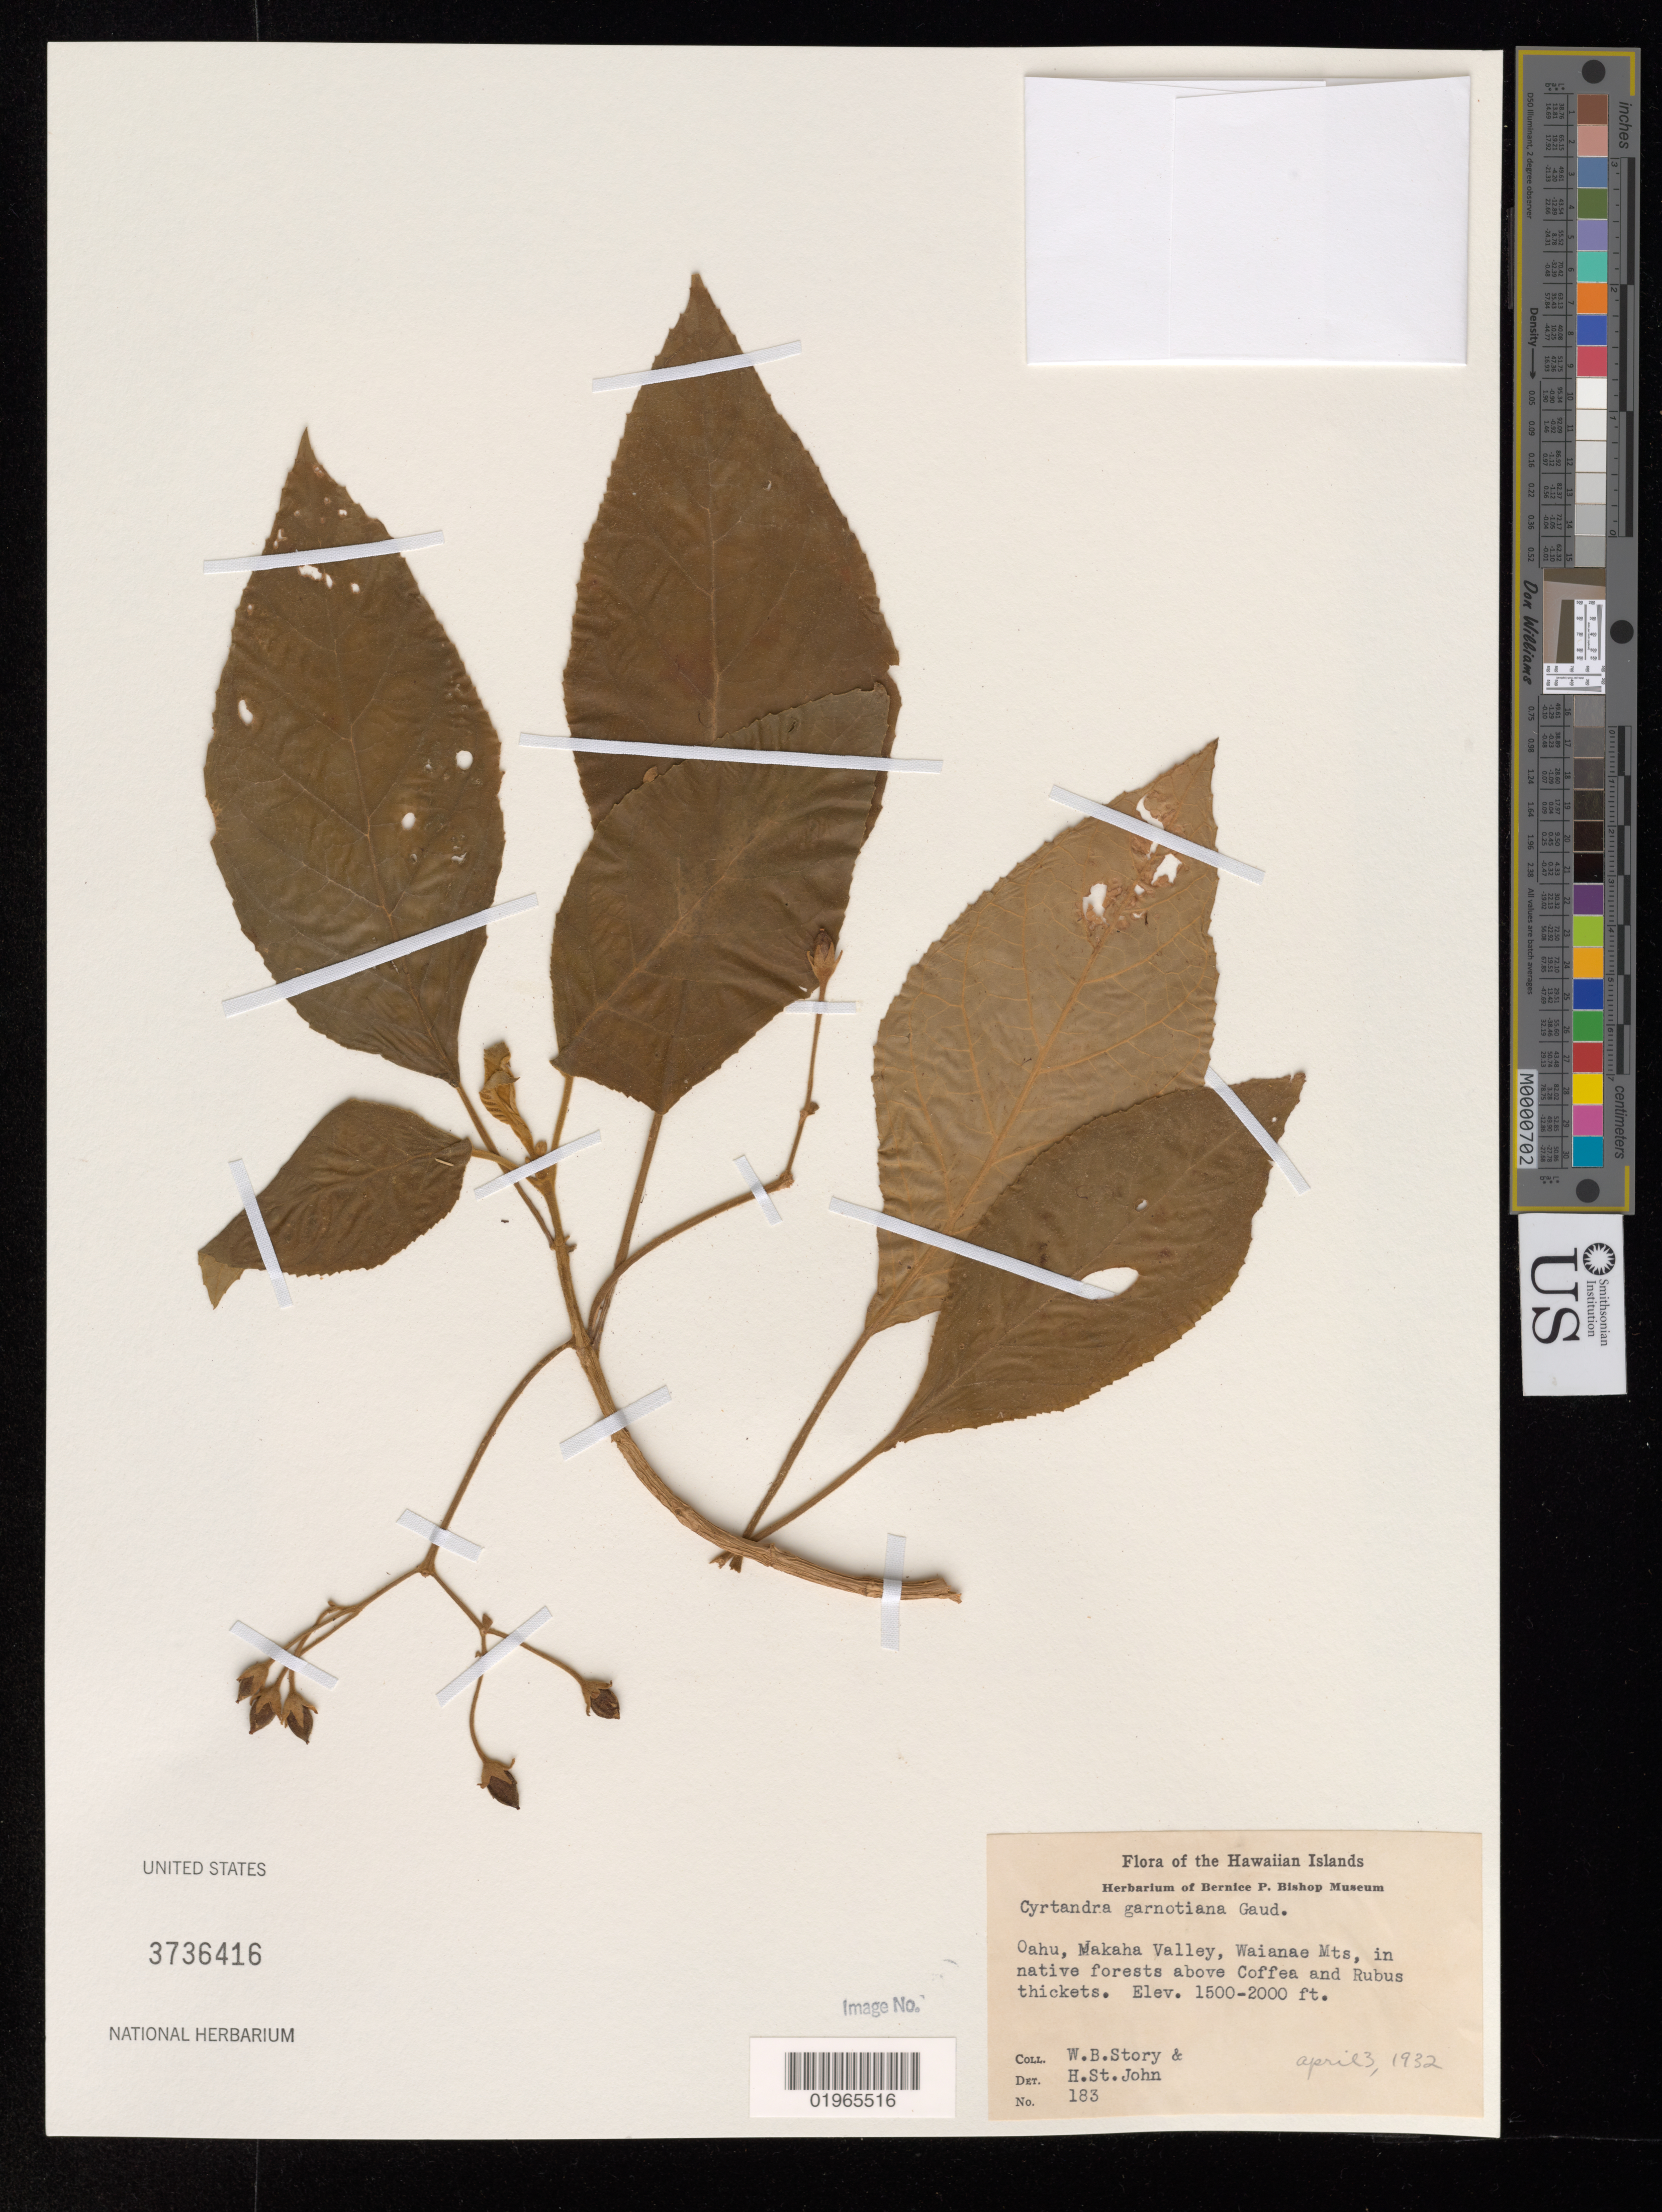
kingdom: Plantae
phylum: Tracheophyta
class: Magnoliopsida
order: Lamiales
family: Gesneriaceae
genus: Cyrtandra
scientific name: Cyrtandra garnotiana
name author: Gaudich.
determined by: St. John, H.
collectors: W. Storey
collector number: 183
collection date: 1932-04-03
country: United States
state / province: Hawaii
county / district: Honolulu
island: Oahu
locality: Waianae Mts, Makaha Valley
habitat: Native forest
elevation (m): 457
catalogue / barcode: US 3736416